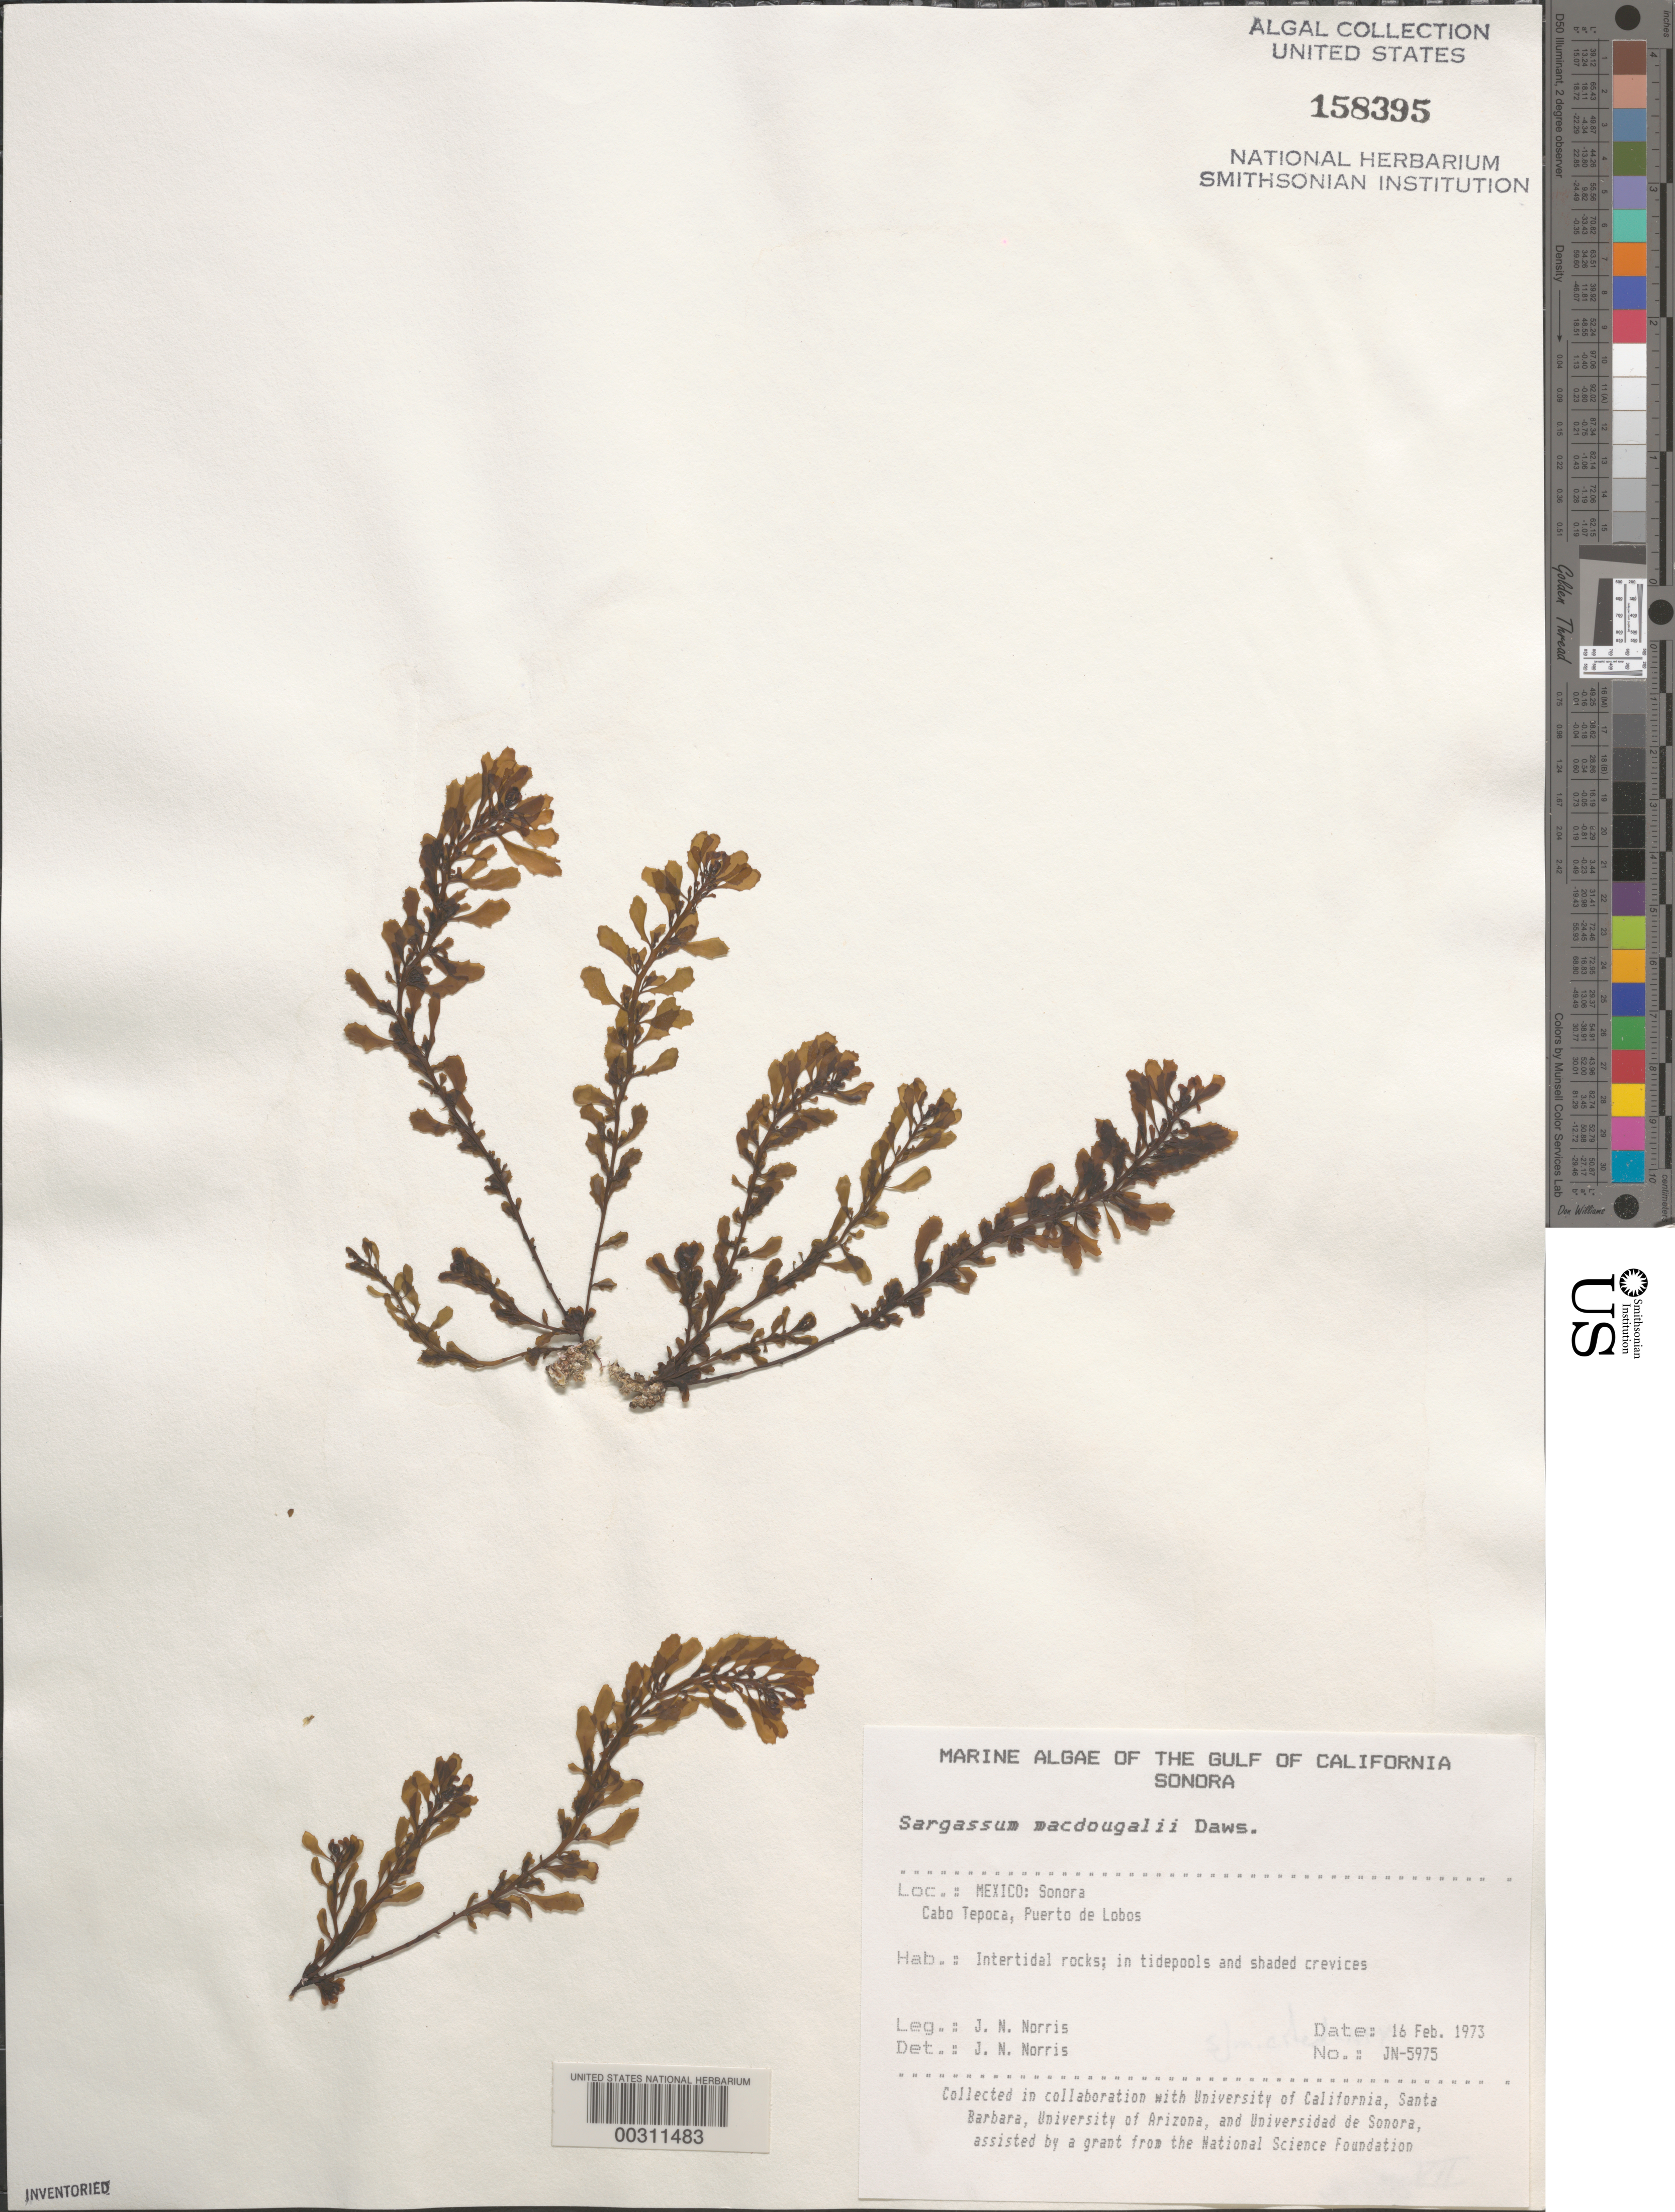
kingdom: Chromista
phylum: Ochrophyta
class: Phaeophyceae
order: Fucales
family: Sargassaceae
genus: Sargassum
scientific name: Sargassum macdougalii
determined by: Norris, James N.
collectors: J. N. Norris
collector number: JN-5975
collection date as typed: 16 Feb 1973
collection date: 1973-02-16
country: Mexico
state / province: Sonora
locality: Cabo Tepoca, Puerto de Lobos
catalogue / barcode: US 158395